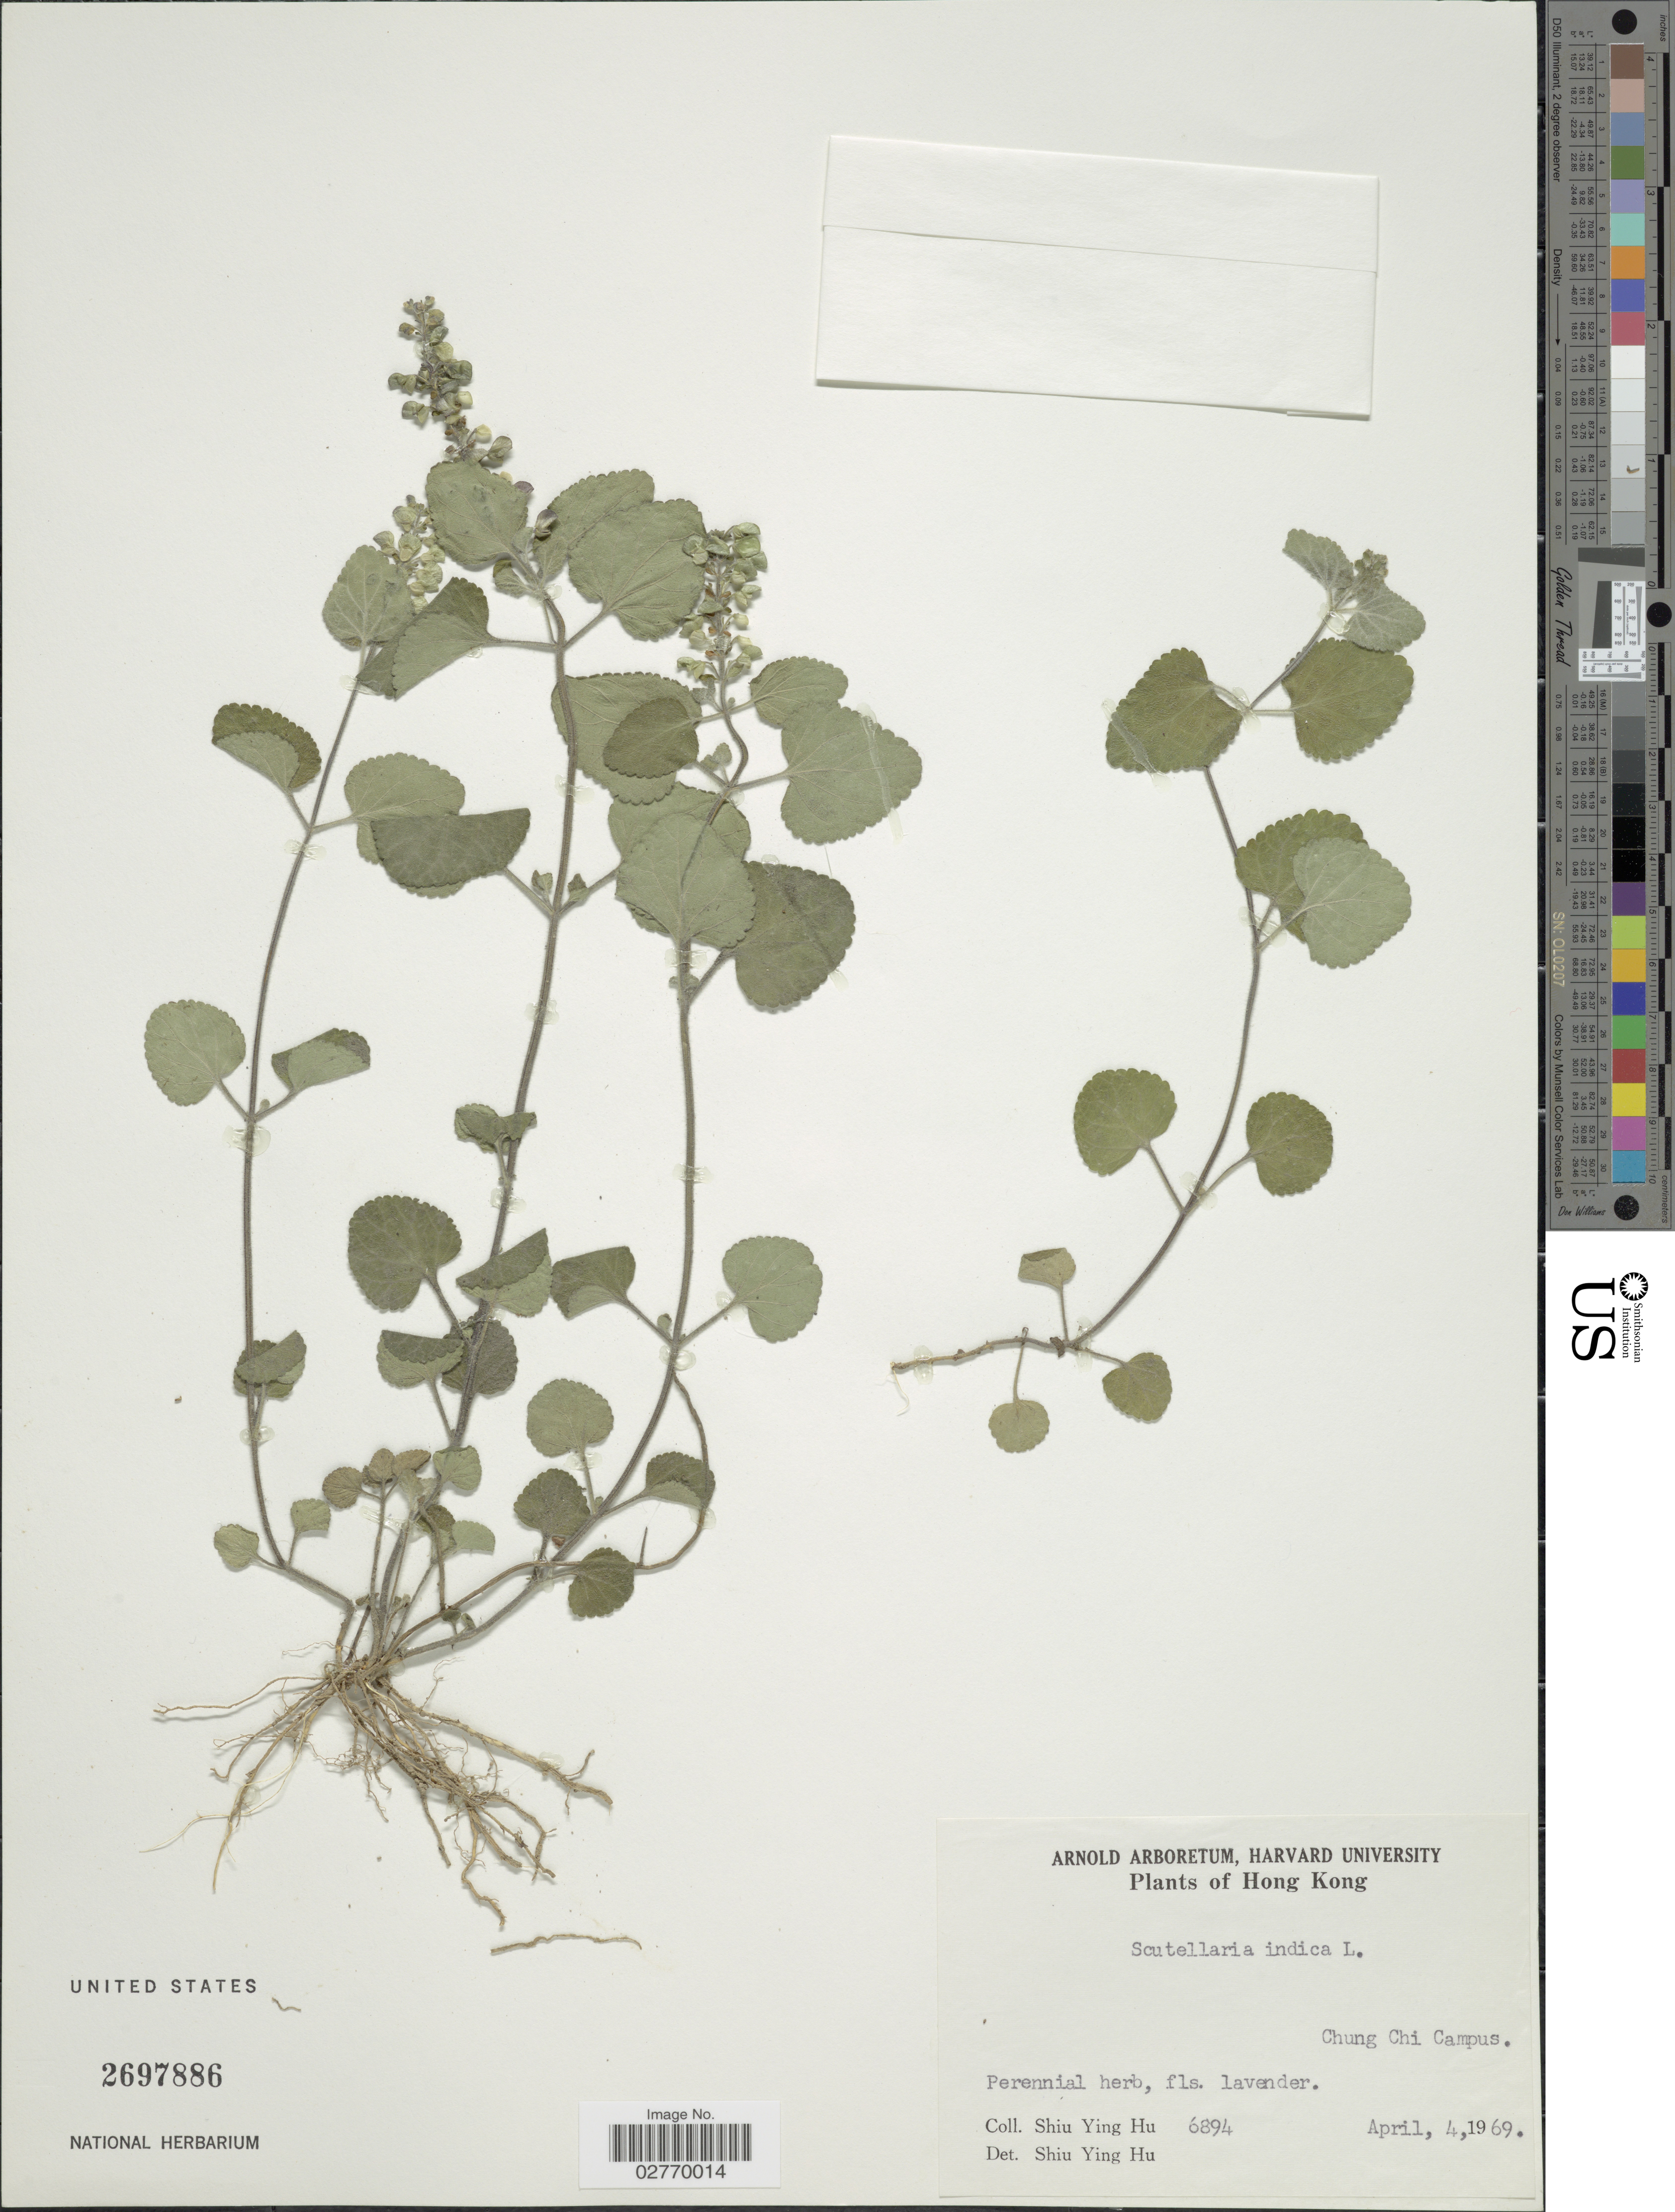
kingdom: Plantae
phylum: Tracheophyta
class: Magnoliopsida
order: Lamiales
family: Lamiaceae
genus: Scutellaria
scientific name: Scutellaria indica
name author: L.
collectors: S. Y. Hu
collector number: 6894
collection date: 1969-04-04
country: China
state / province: Hong Kong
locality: Chung Chi Campus.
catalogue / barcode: US 2697886